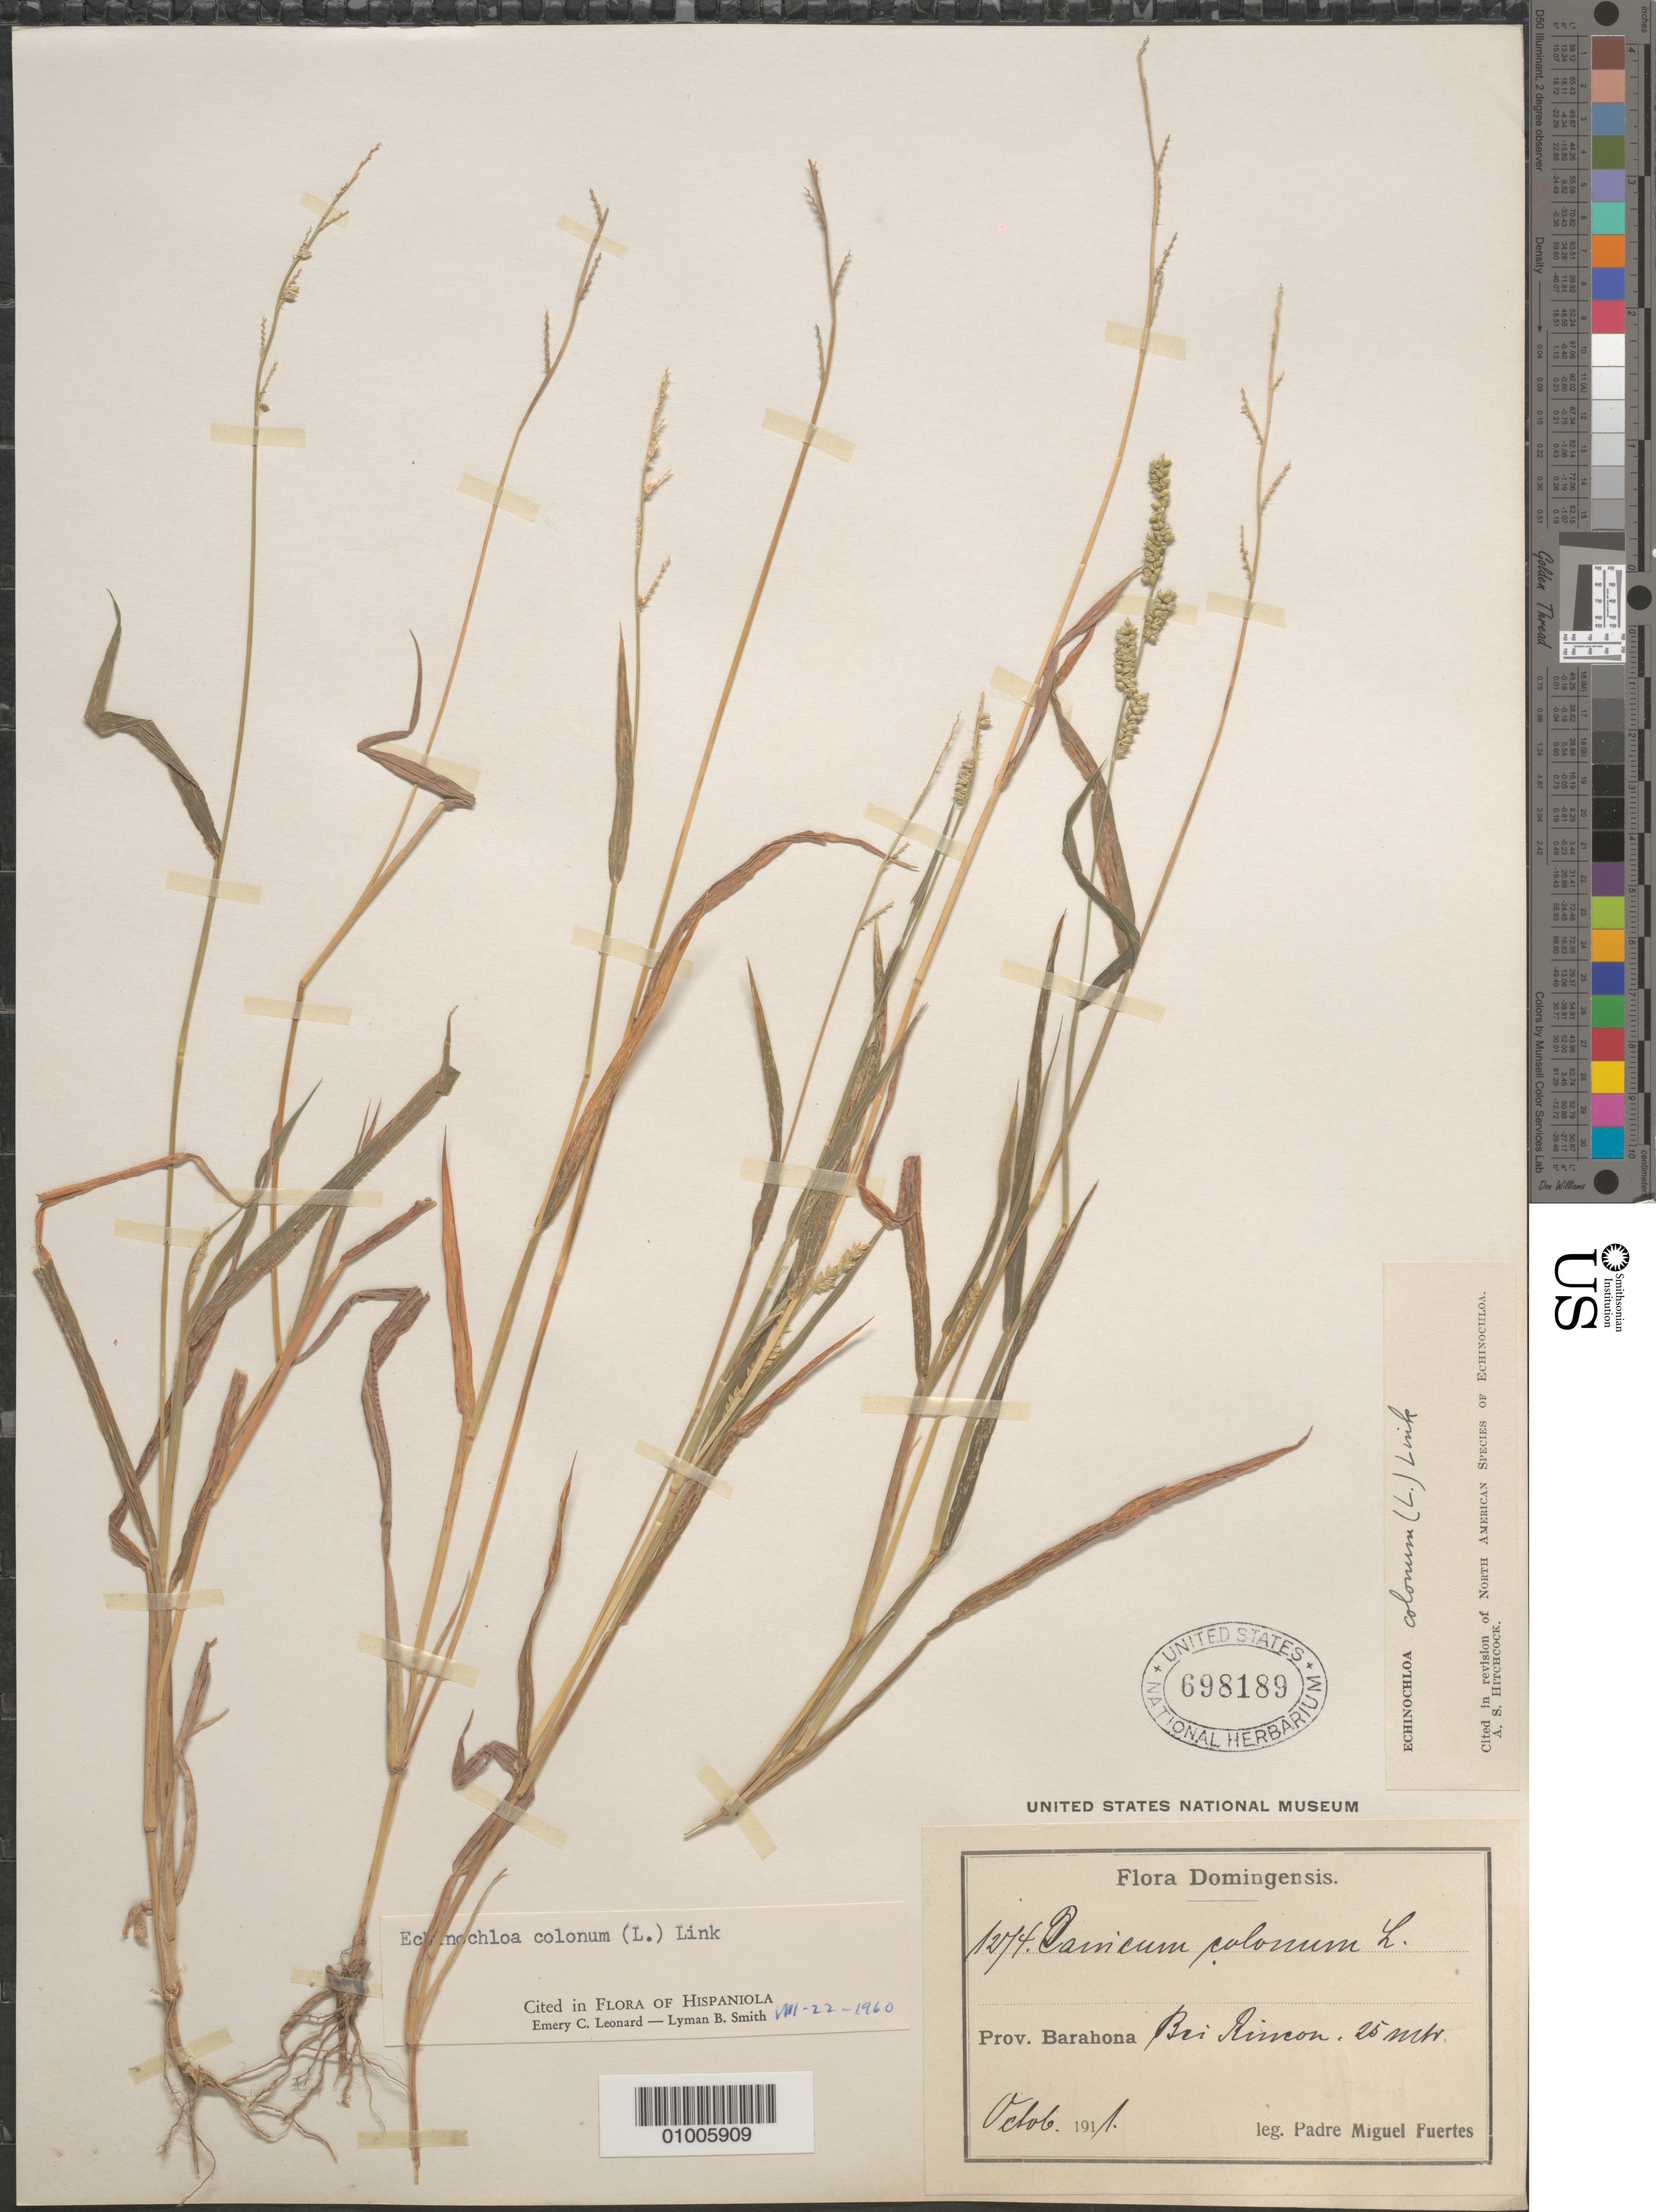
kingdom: Plantae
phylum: Tracheophyta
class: Liliopsida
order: Poales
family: Poaceae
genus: Echinochloa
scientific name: Echinochloa colona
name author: (L.) Link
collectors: M. D. Fuertes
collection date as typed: Oct 1911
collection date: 1911-10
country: Dominican Republic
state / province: Barahona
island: Hispaniola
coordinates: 0 N, 0 E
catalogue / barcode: US 698189